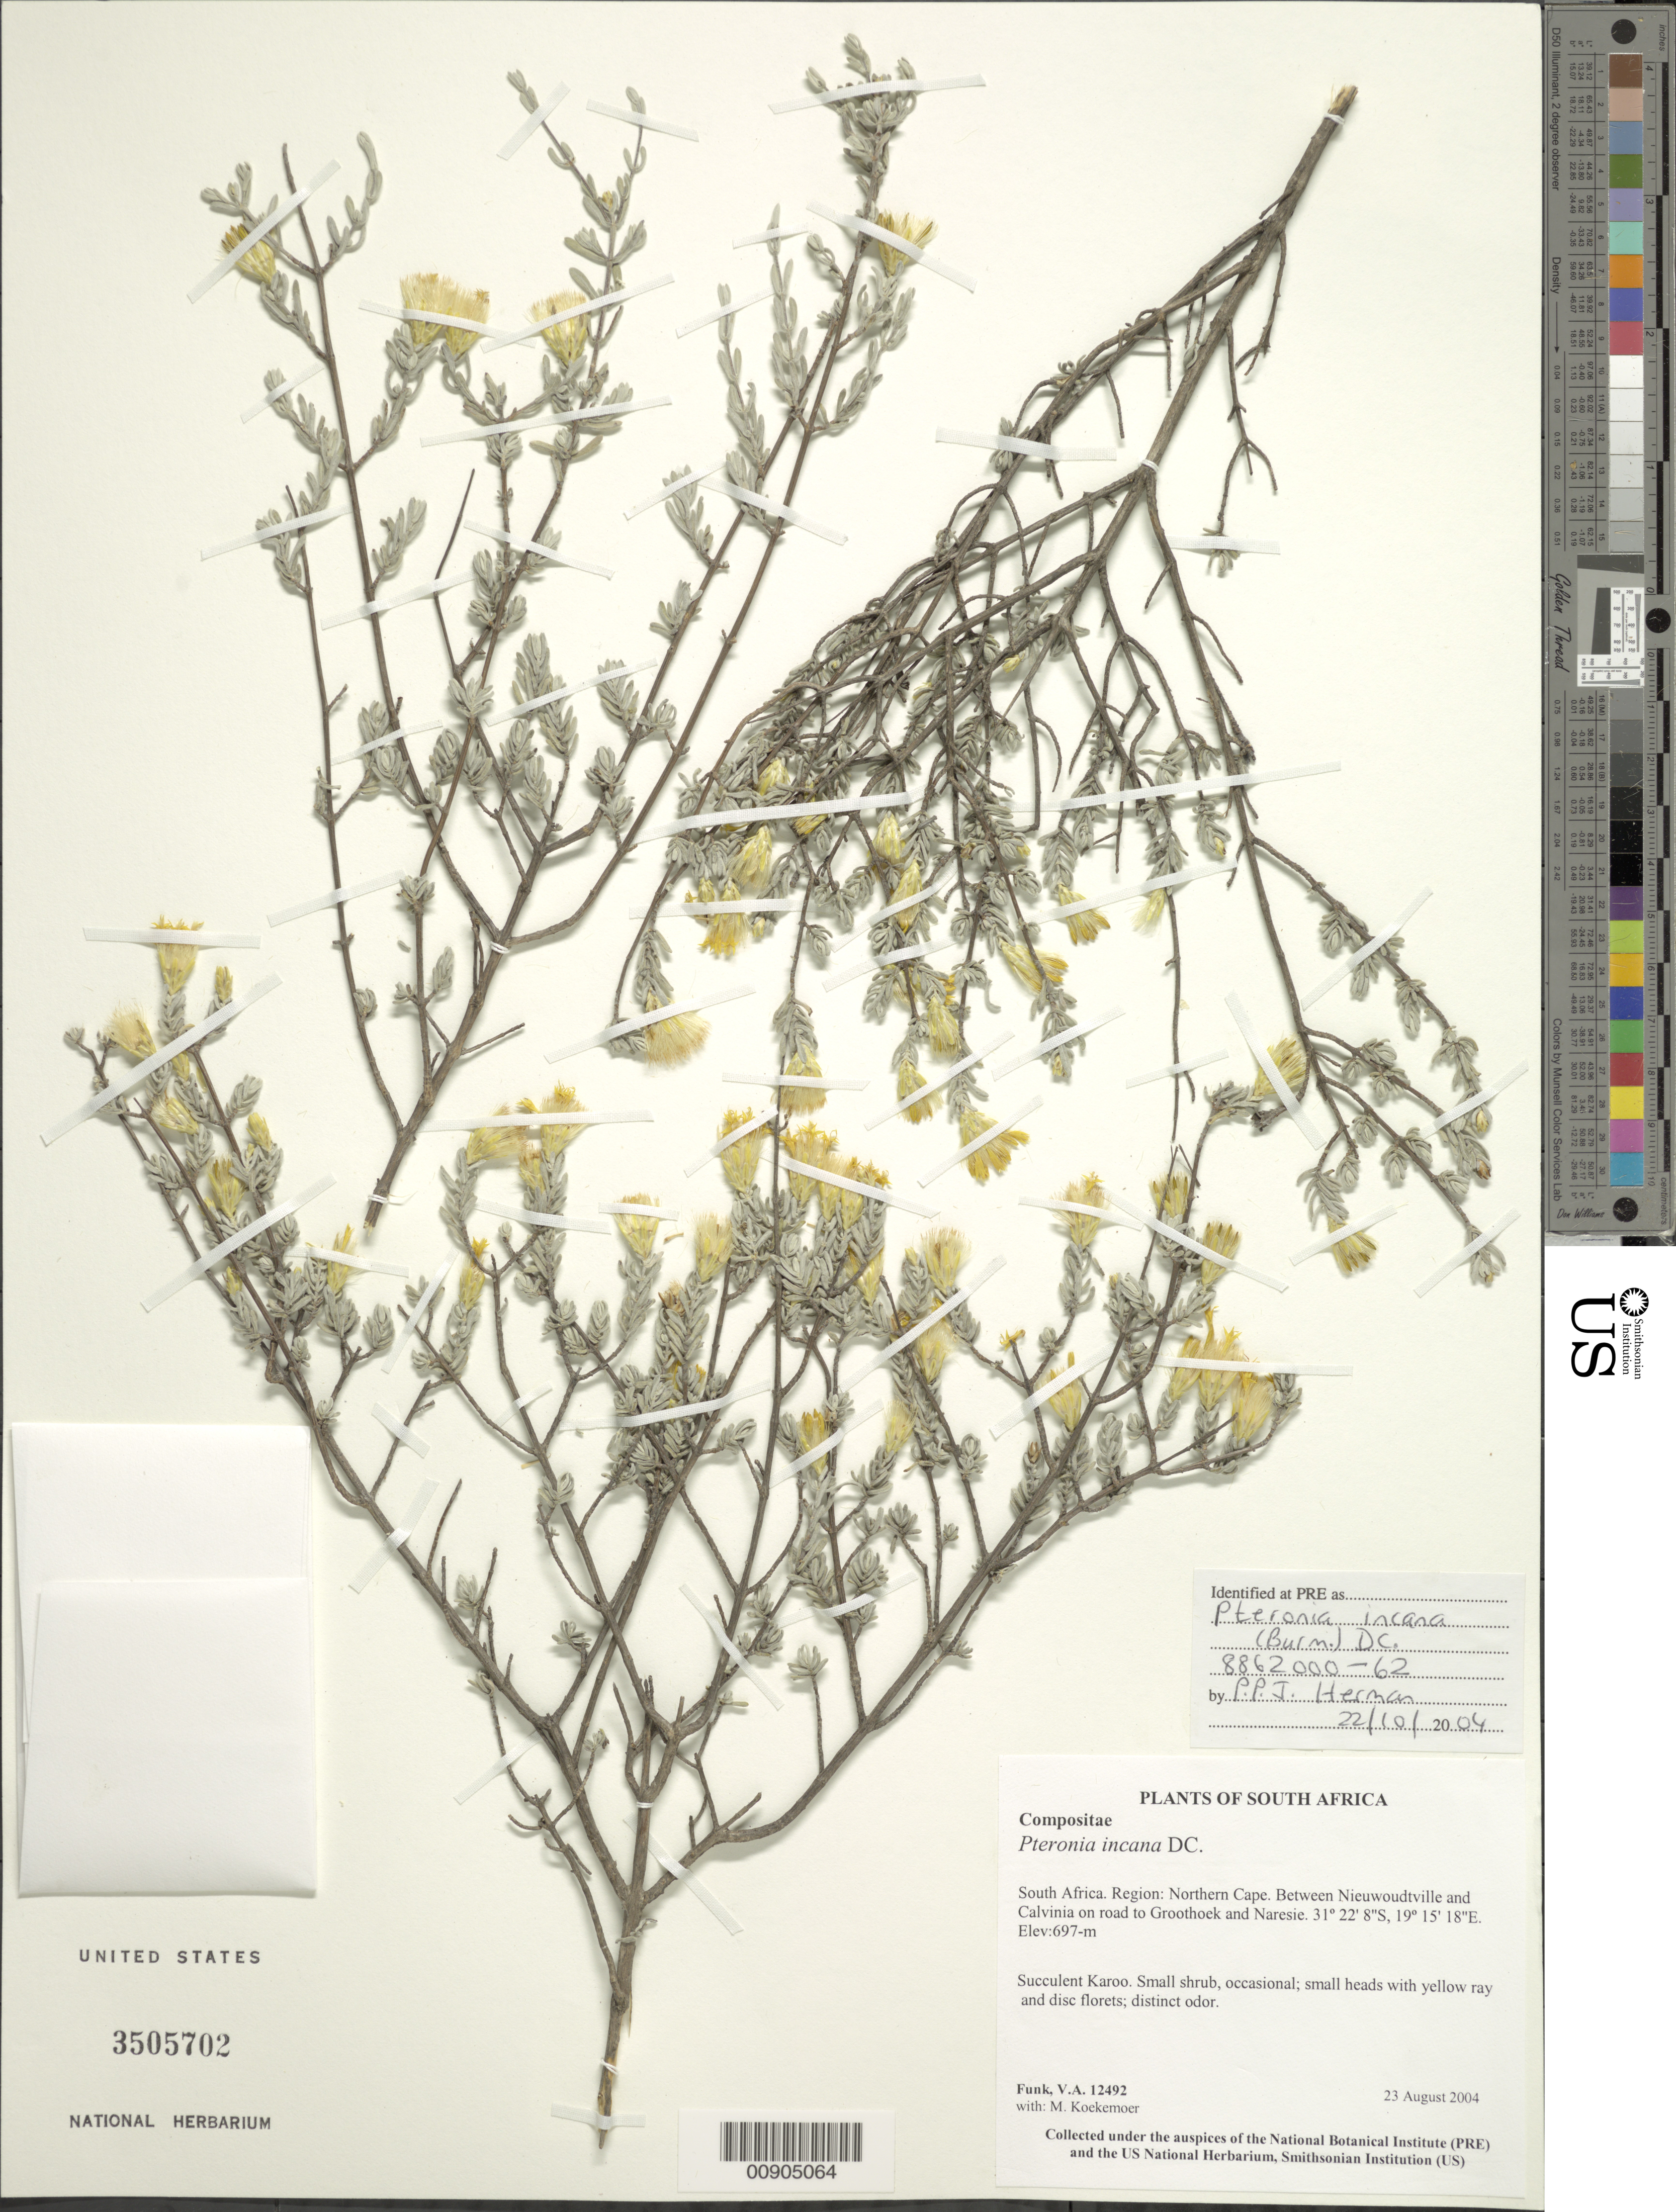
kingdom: Plantae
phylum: Tracheophyta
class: Magnoliopsida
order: Asterales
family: Asteraceae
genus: Pteronia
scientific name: Pteronia incana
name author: DC.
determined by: Herman, P. P. J.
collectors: V. Funk & M. Koekemoer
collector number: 12492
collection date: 2004-08-23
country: South Africa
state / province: Northern Cape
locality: between Nieuwoudtville and Calvinia, on road to Groothoek and Naresie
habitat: Succulent karoo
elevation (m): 697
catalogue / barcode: US 3505702